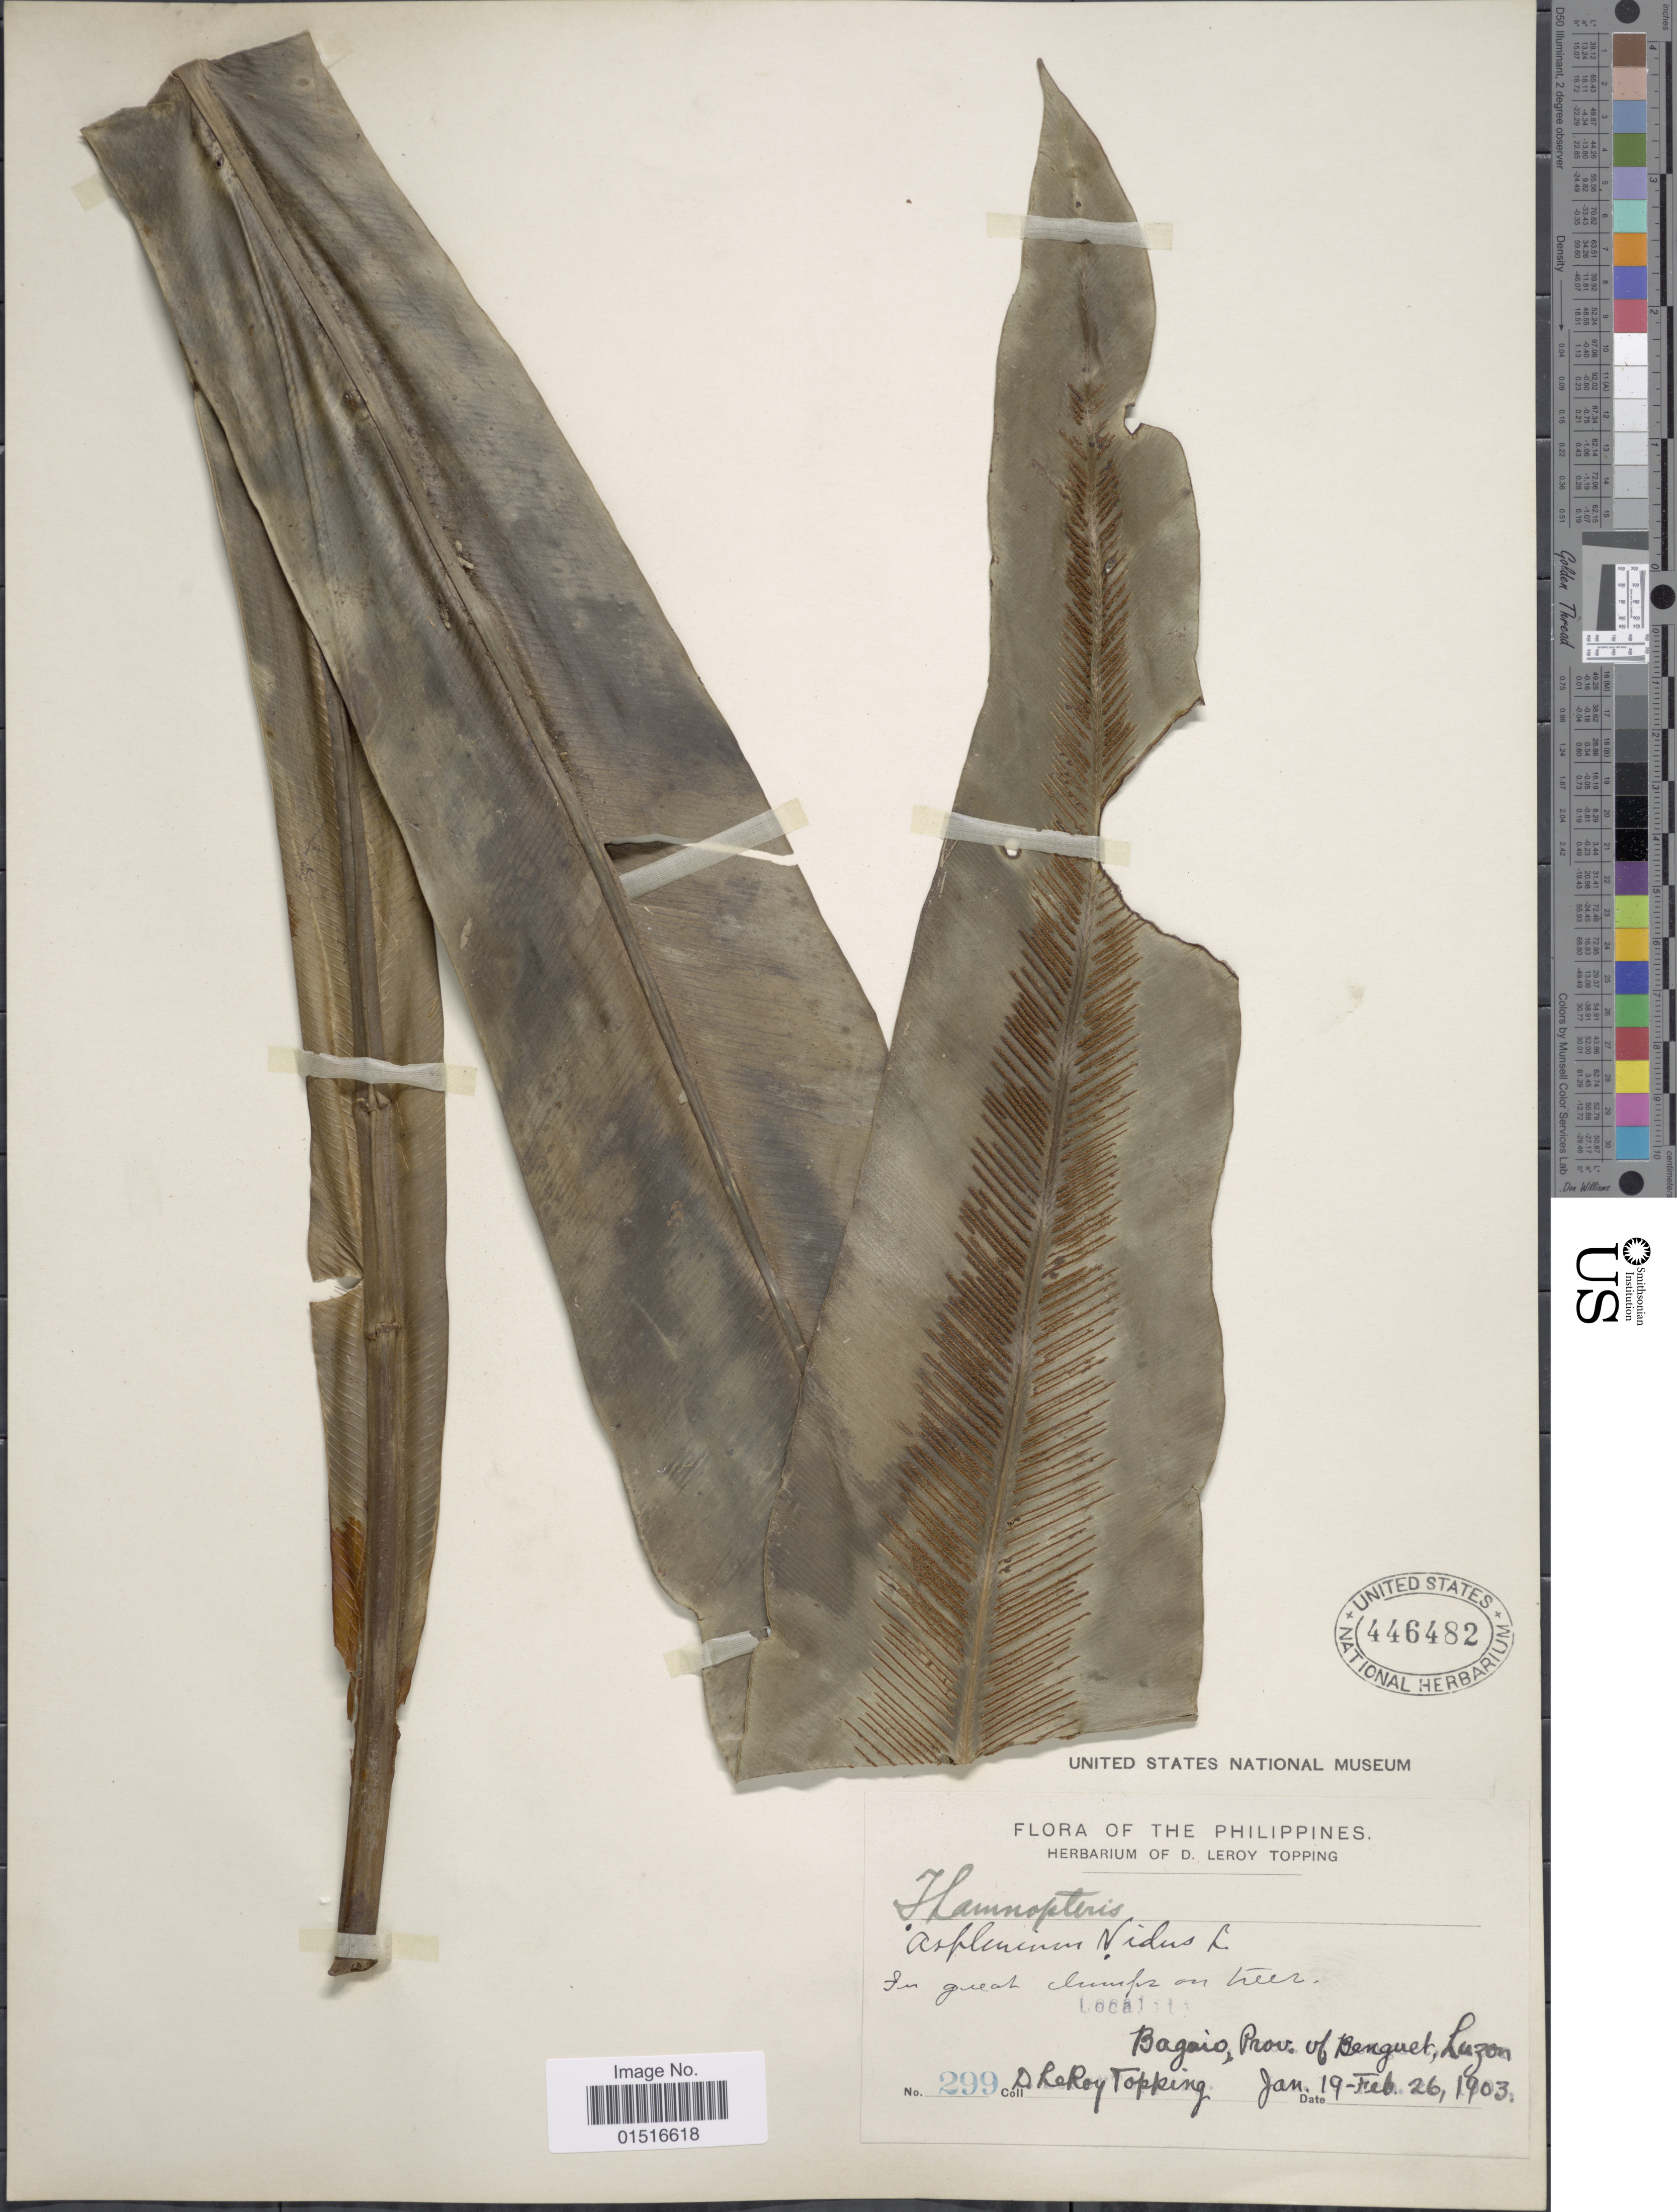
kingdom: Plantae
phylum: Tracheophyta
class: Polypodiopsida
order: Polypodiales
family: Aspleniaceae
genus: Asplenium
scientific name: Asplenium nidus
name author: L.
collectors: D. L. Topping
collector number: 299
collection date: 1903-01-19/1903-02-26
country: Philippines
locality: Baguio, Prov. of Benguet, Luzon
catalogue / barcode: US 446482